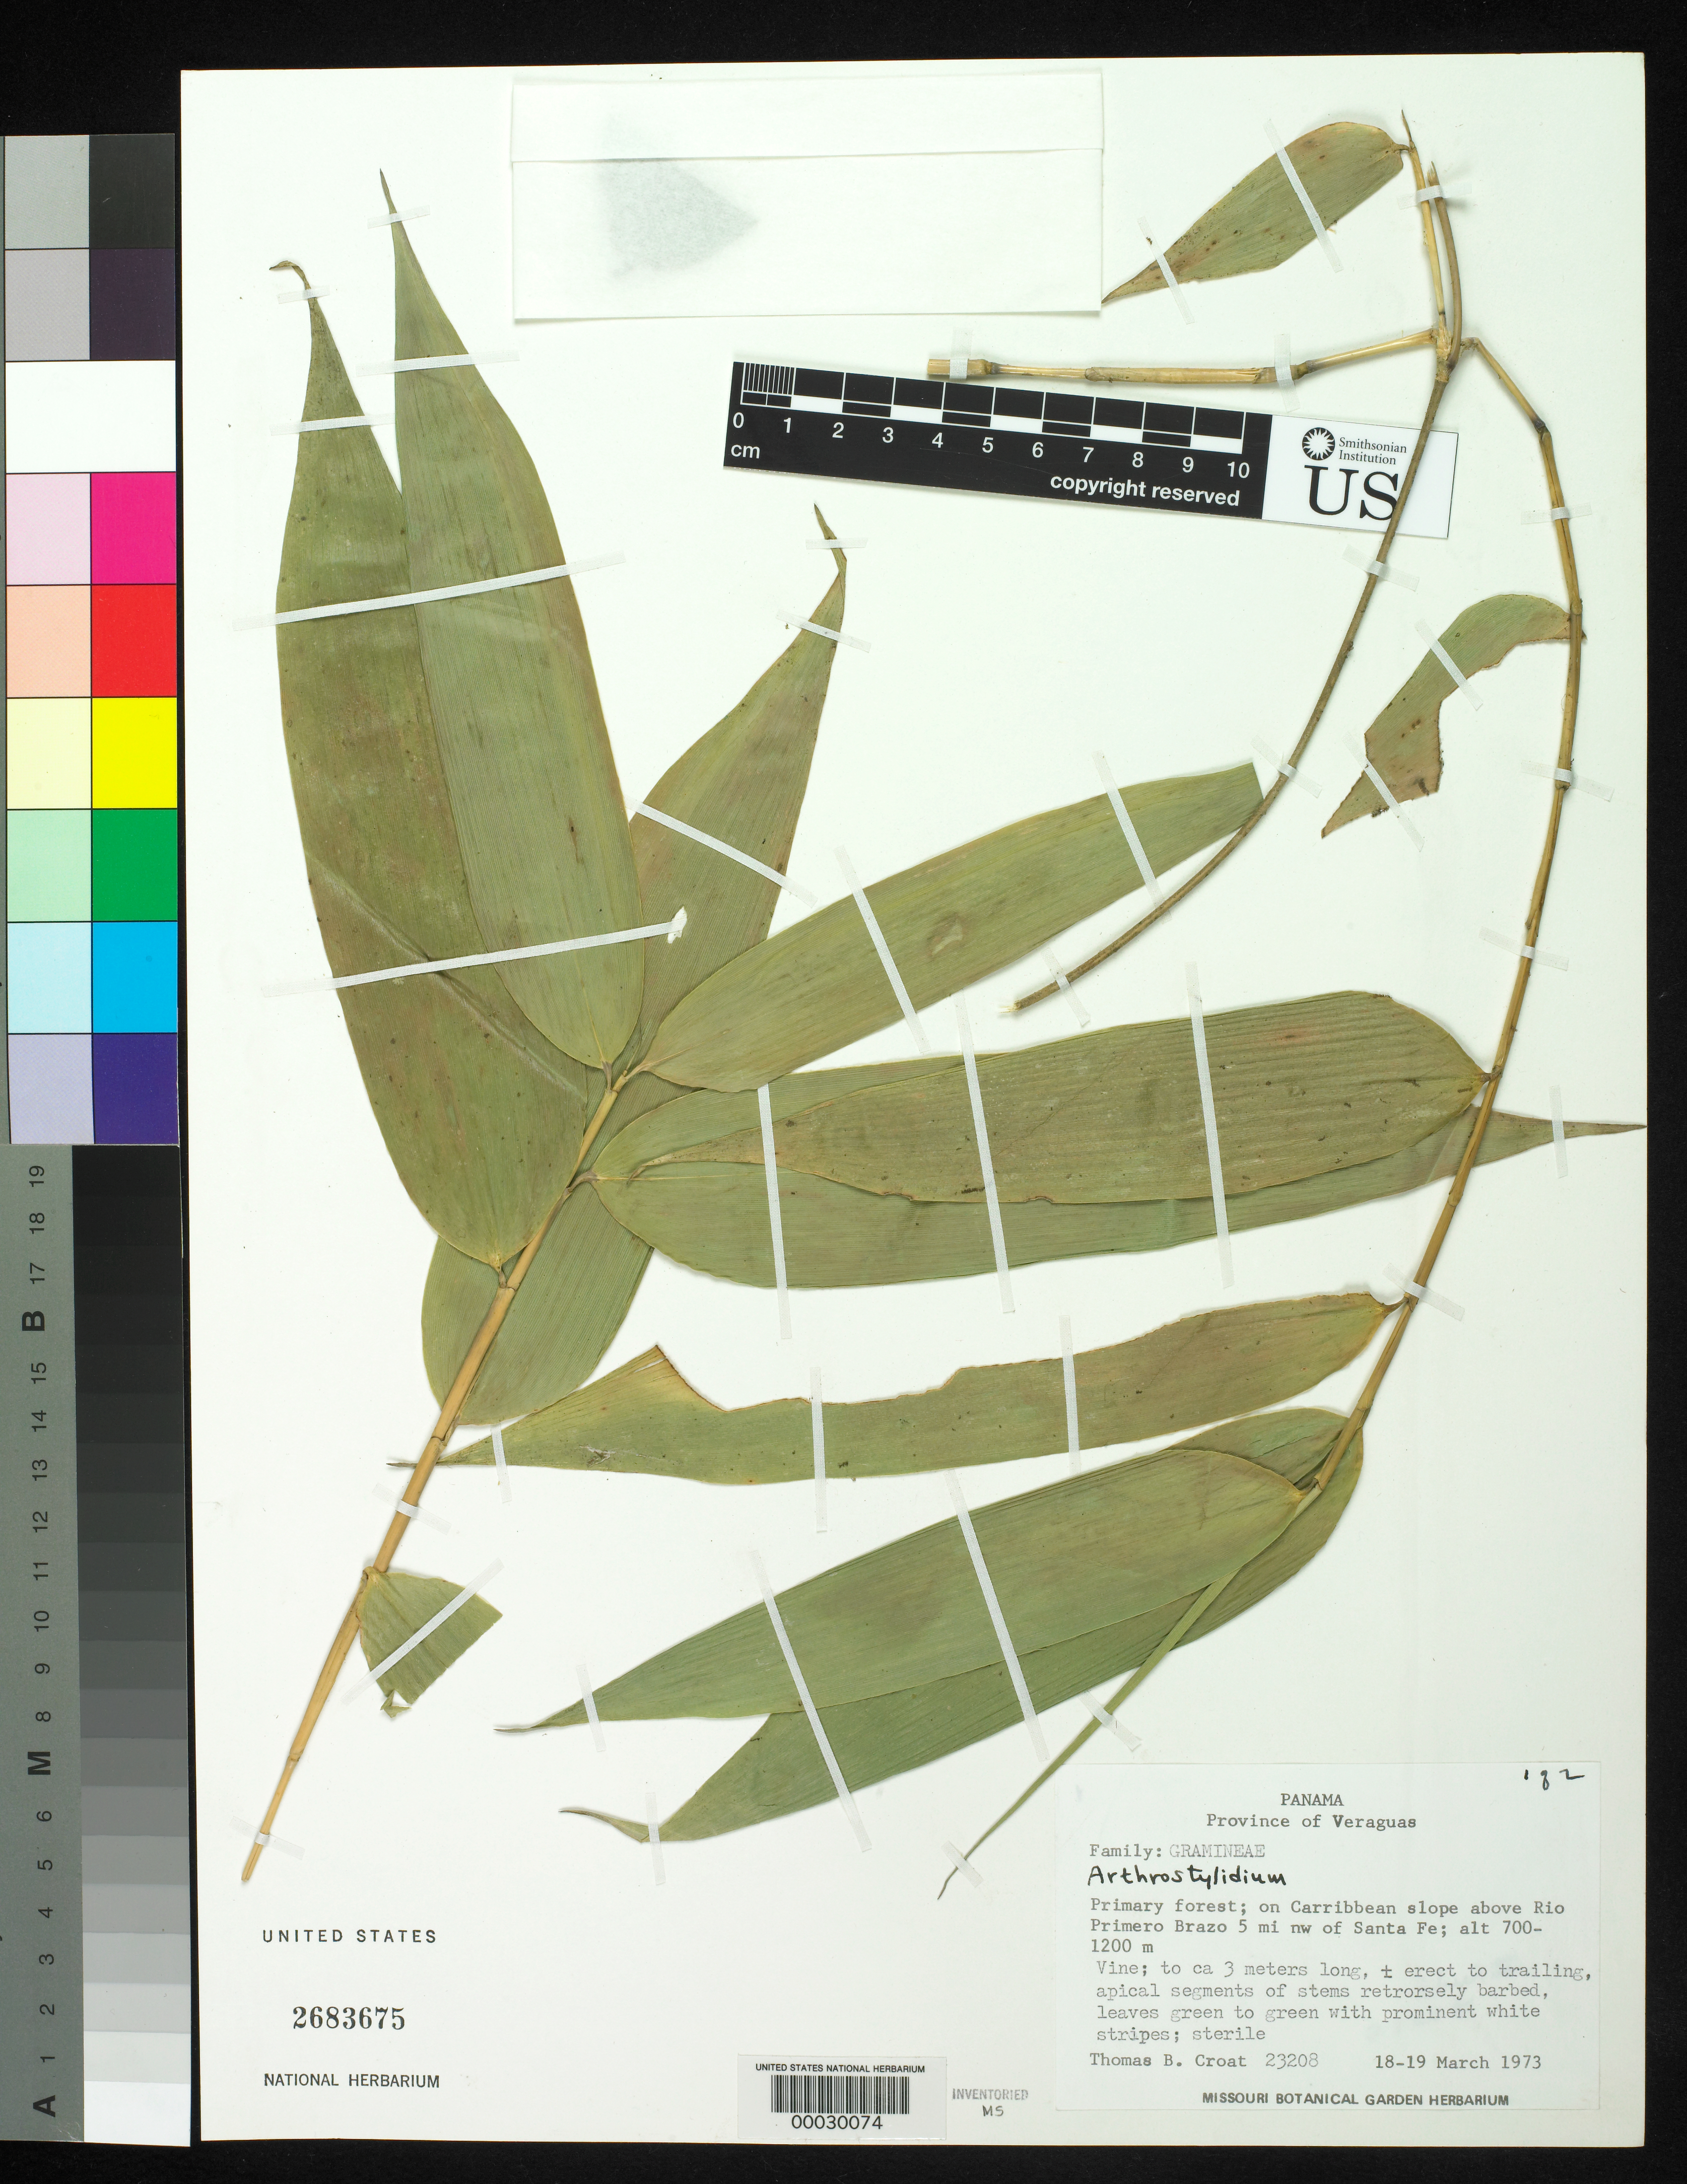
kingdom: Plantae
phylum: Tracheophyta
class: Liliopsida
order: Poales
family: Poaceae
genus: Arthrostylidium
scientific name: Arthrostylidium sp.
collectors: T. B. Croat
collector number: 23208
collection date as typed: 18 Mar 1973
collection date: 1973-03-18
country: Panama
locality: Santa Fe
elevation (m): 700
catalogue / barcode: US 2683675